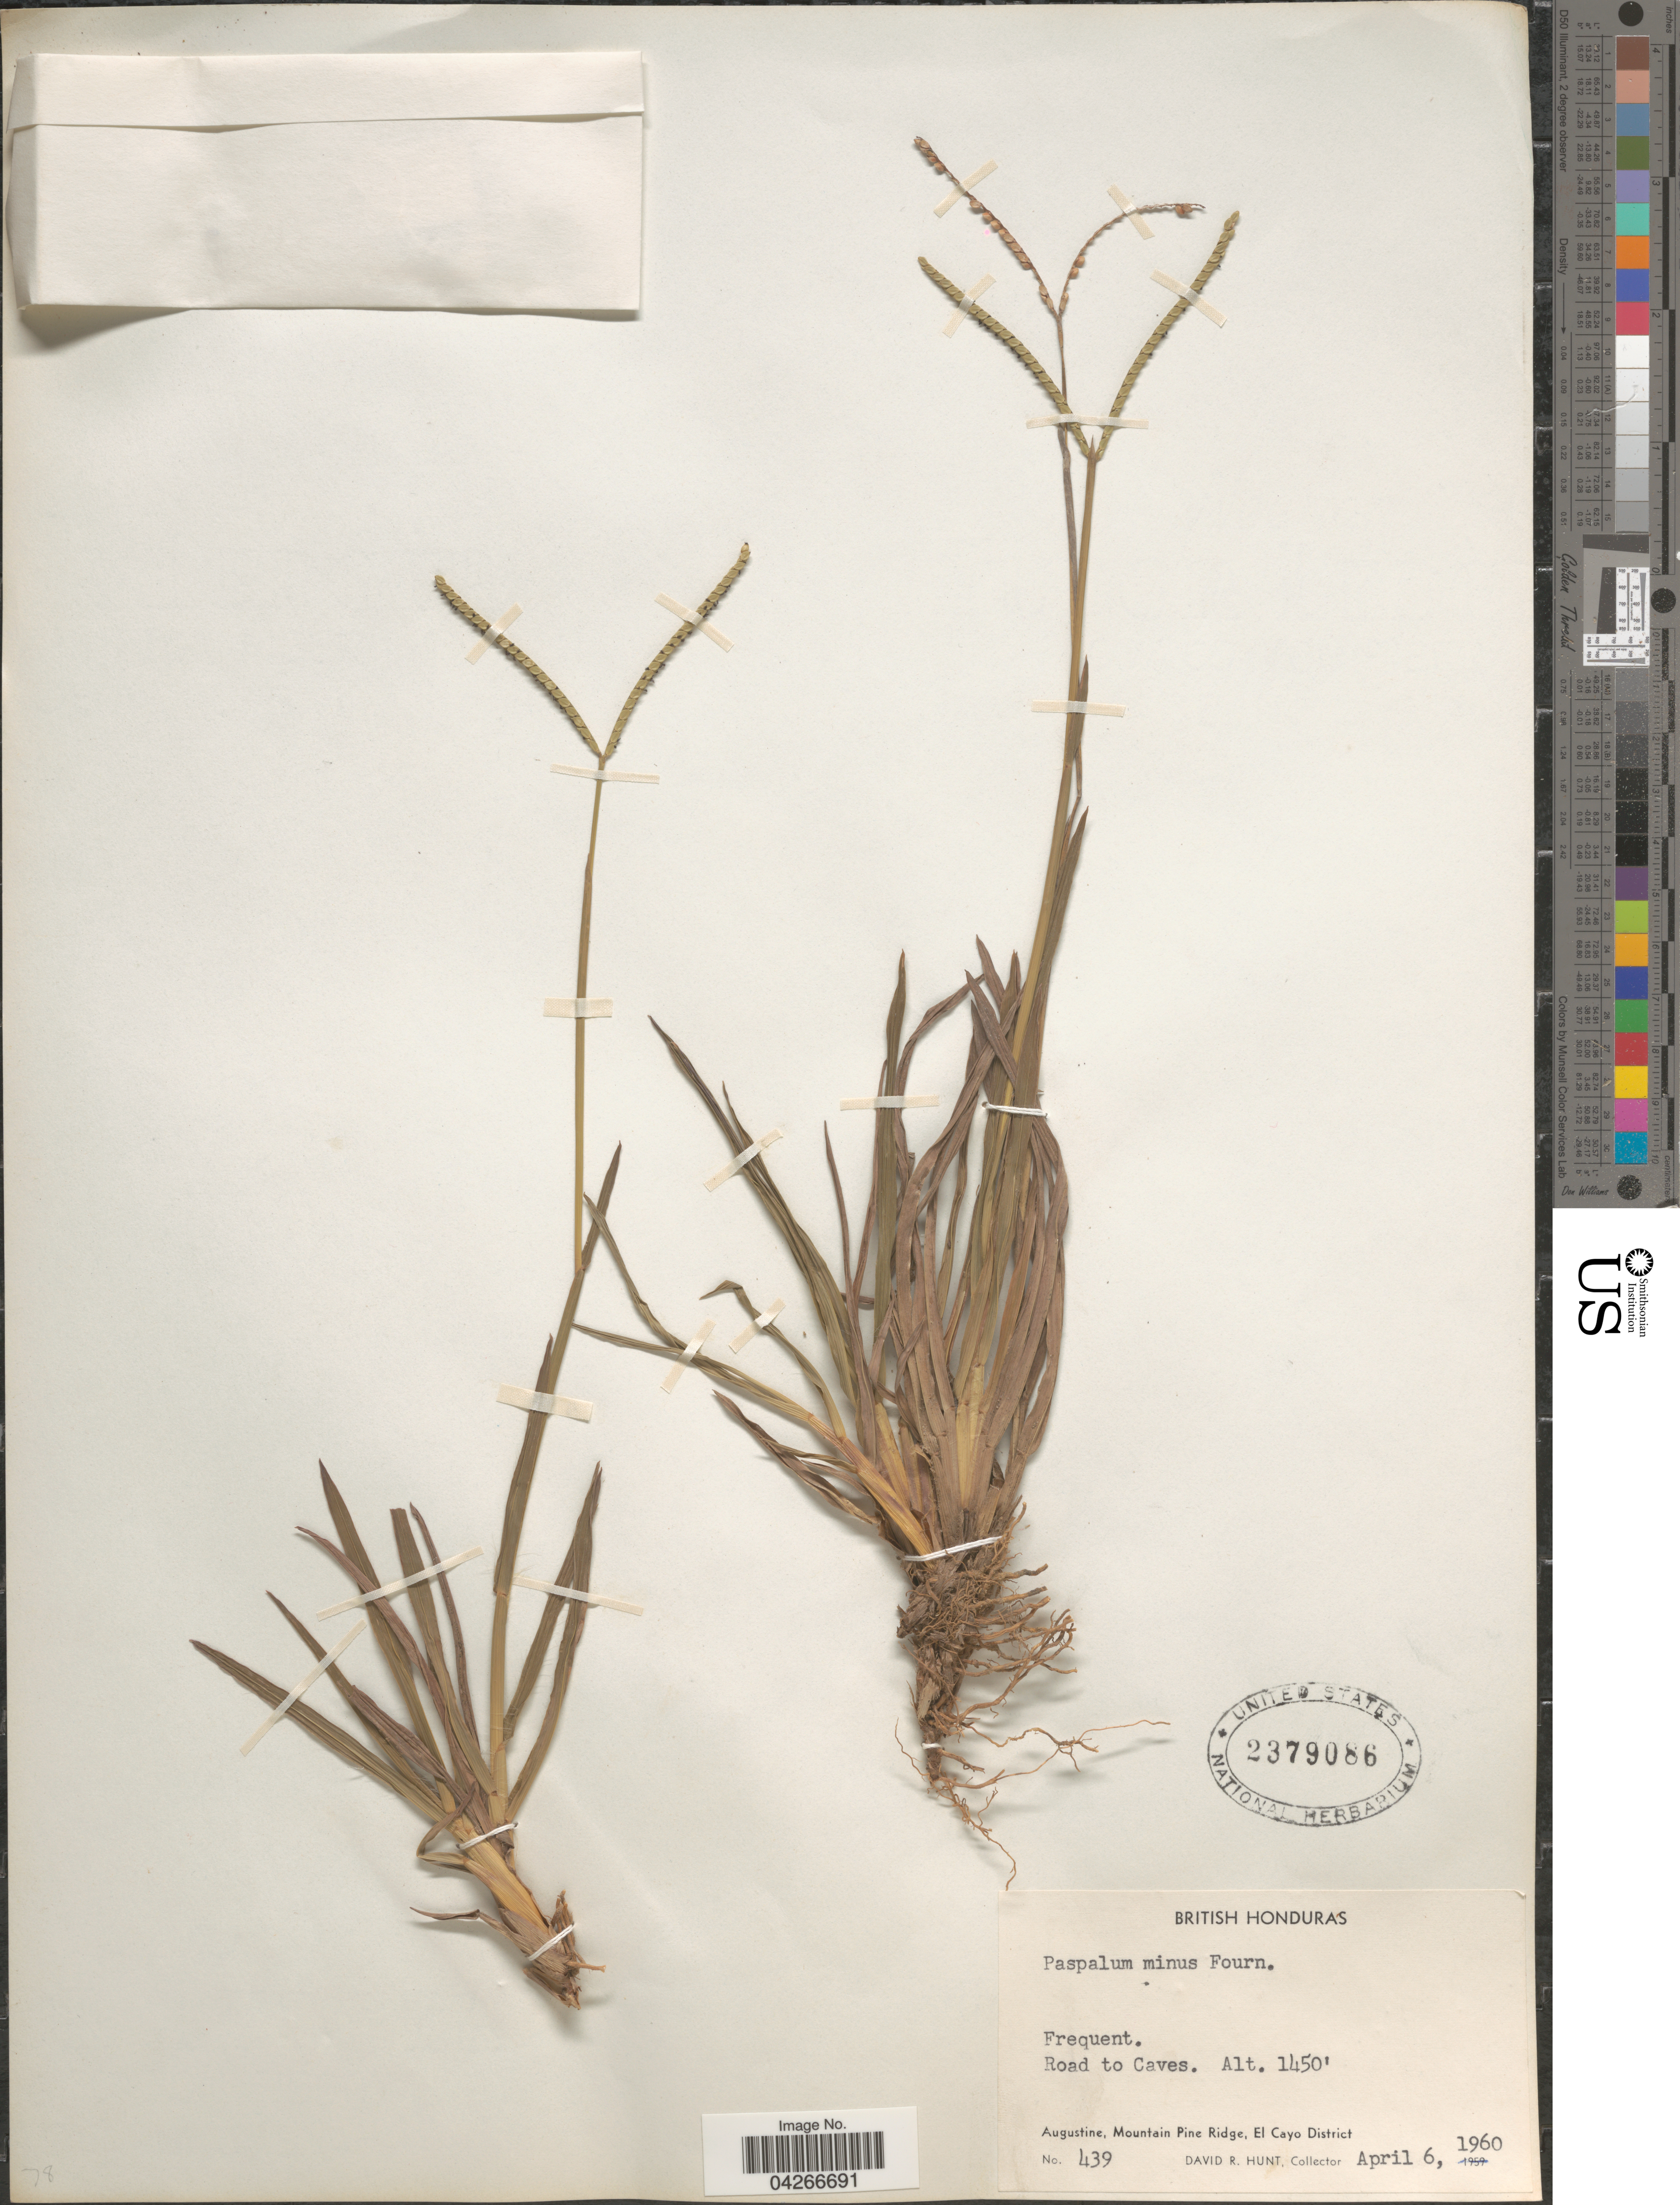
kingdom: Plantae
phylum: Tracheophyta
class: Liliopsida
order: Poales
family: Poaceae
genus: Paspalum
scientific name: Paspalum minus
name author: E. Fourn.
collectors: D. R. Hunt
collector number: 439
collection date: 1960-04-06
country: Belize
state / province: Cayo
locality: Road to Caves. Augustine, Mountain Pine Ridge, El Cayo District.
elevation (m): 442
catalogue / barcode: US 2379086